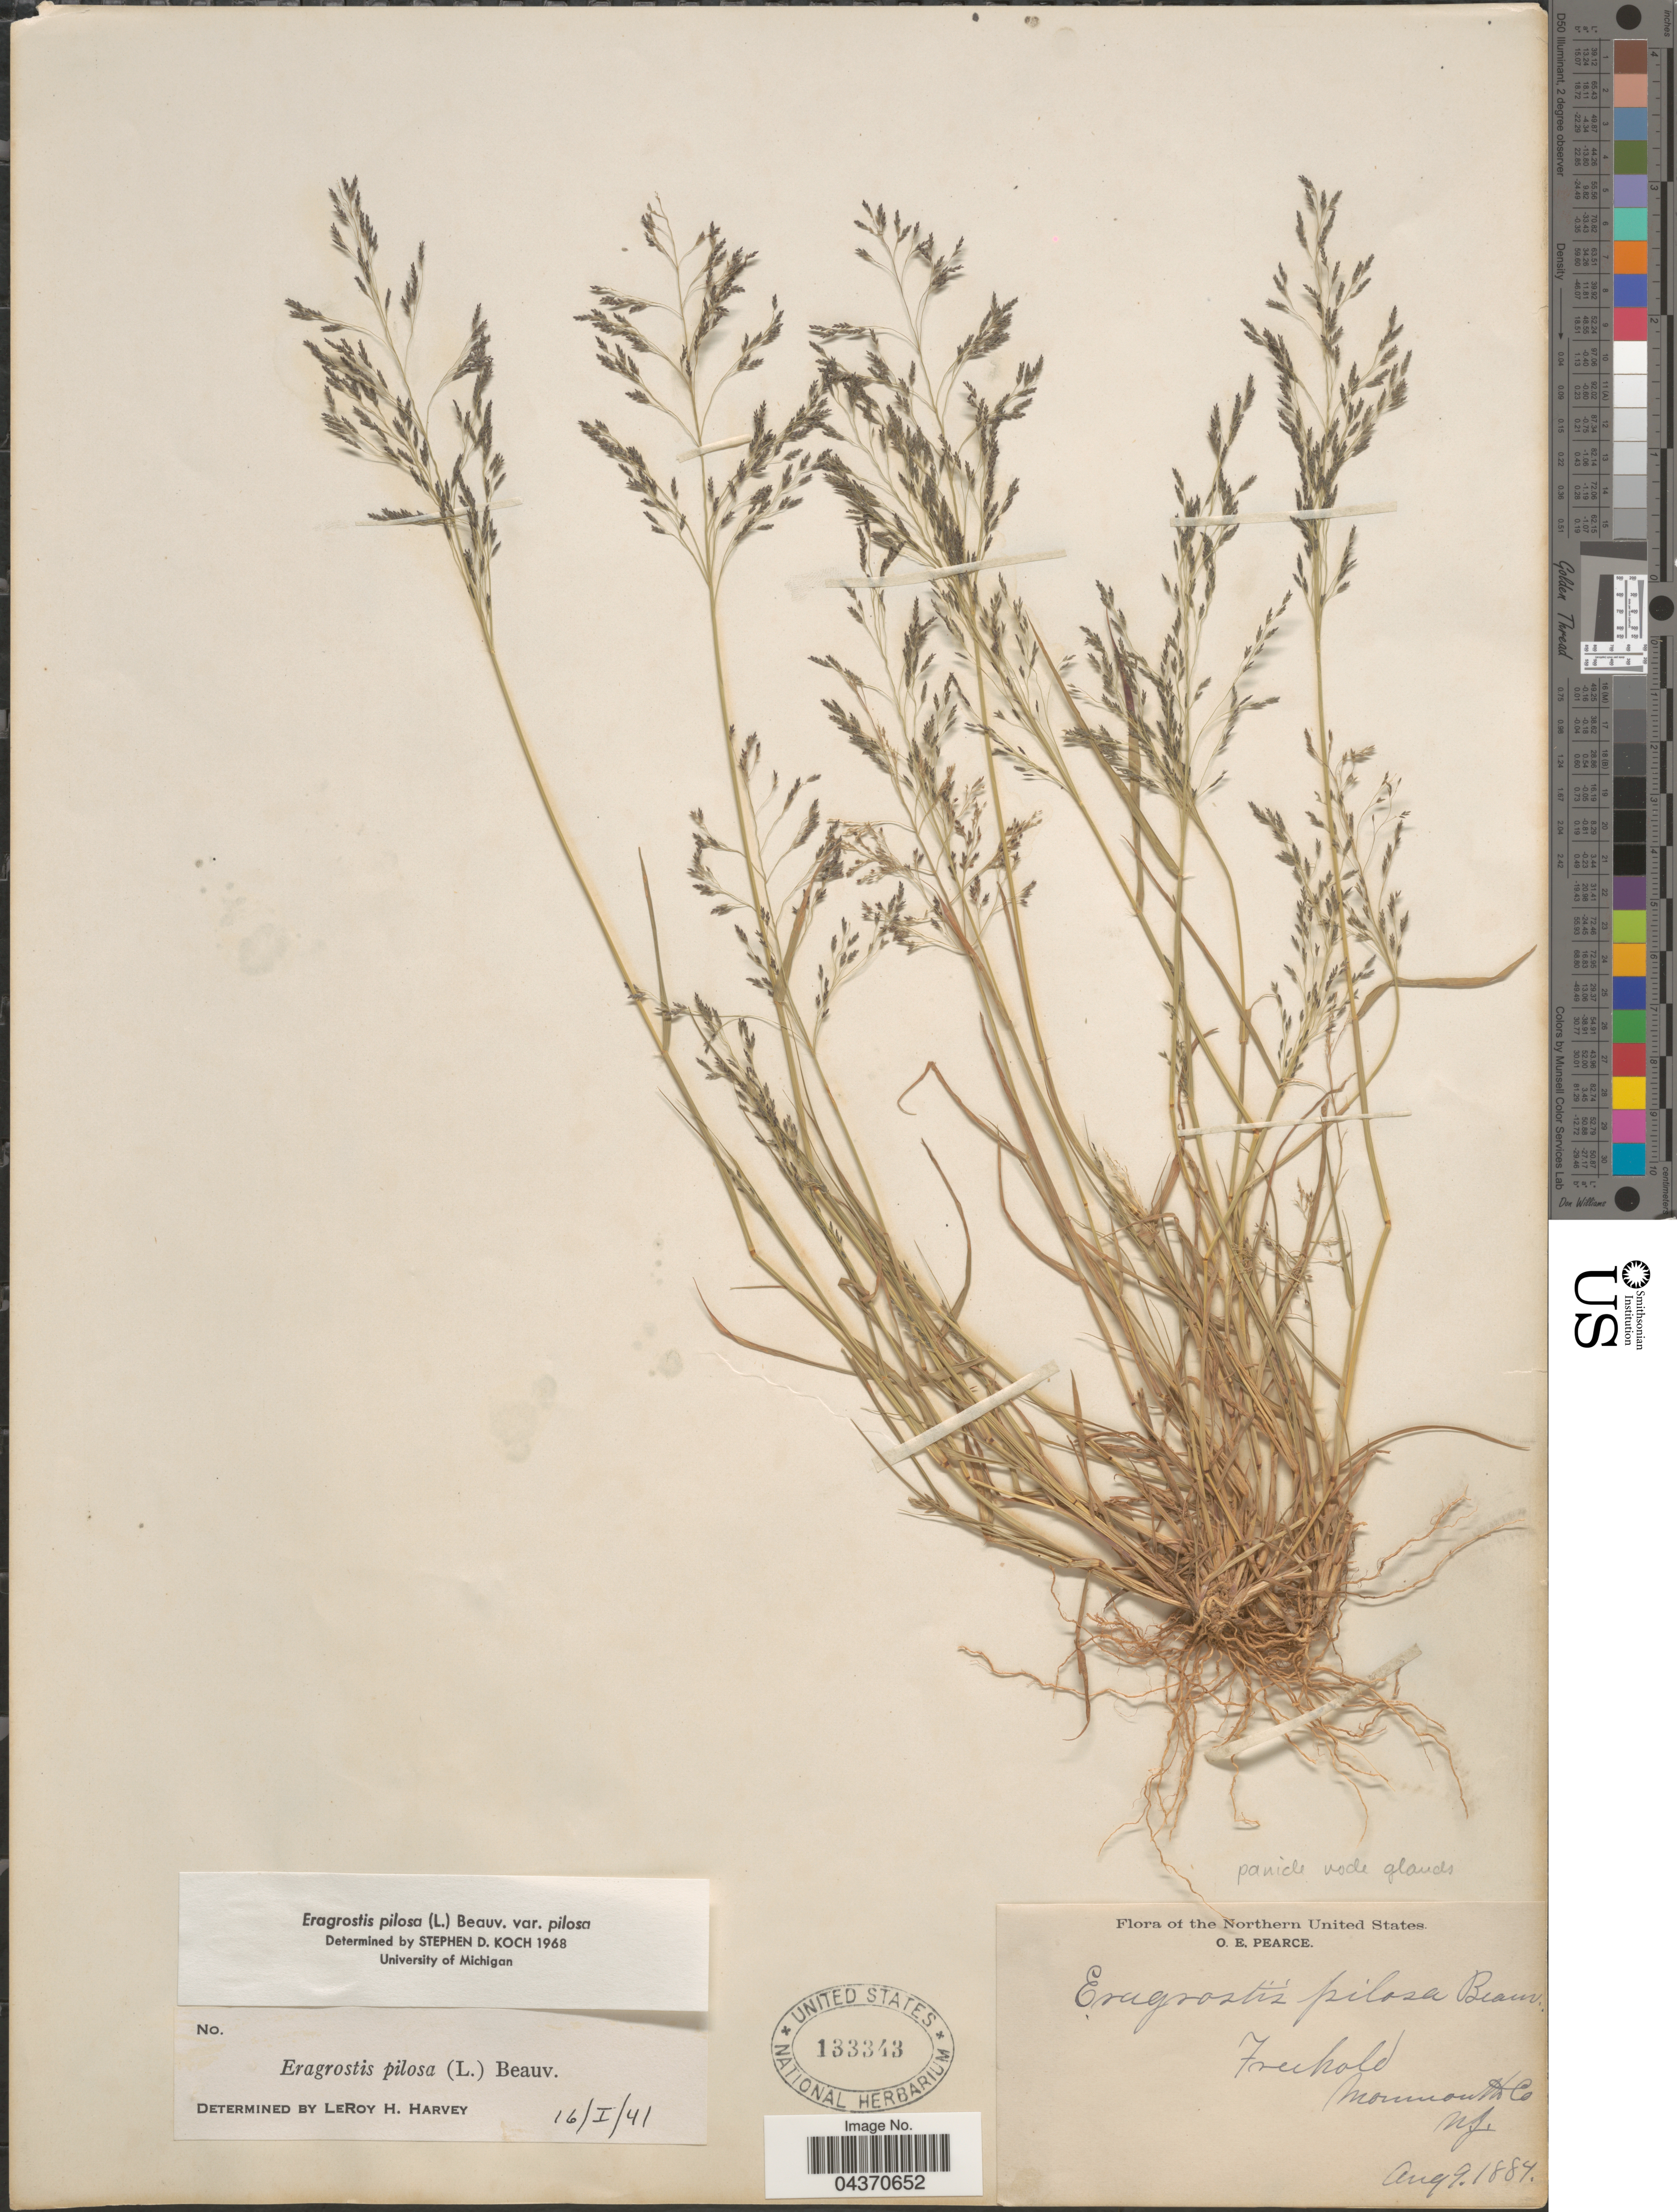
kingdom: Plantae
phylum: Tracheophyta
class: Liliopsida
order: Poales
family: Poaceae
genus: Eragrostis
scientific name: Eragrostis pilosa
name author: (L.) P. Beauv.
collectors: O. E. Pearce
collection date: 1884-08-09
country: United States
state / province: New Jersey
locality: The Northern United States. Freehold. Monmouth Co.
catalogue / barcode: US 133343